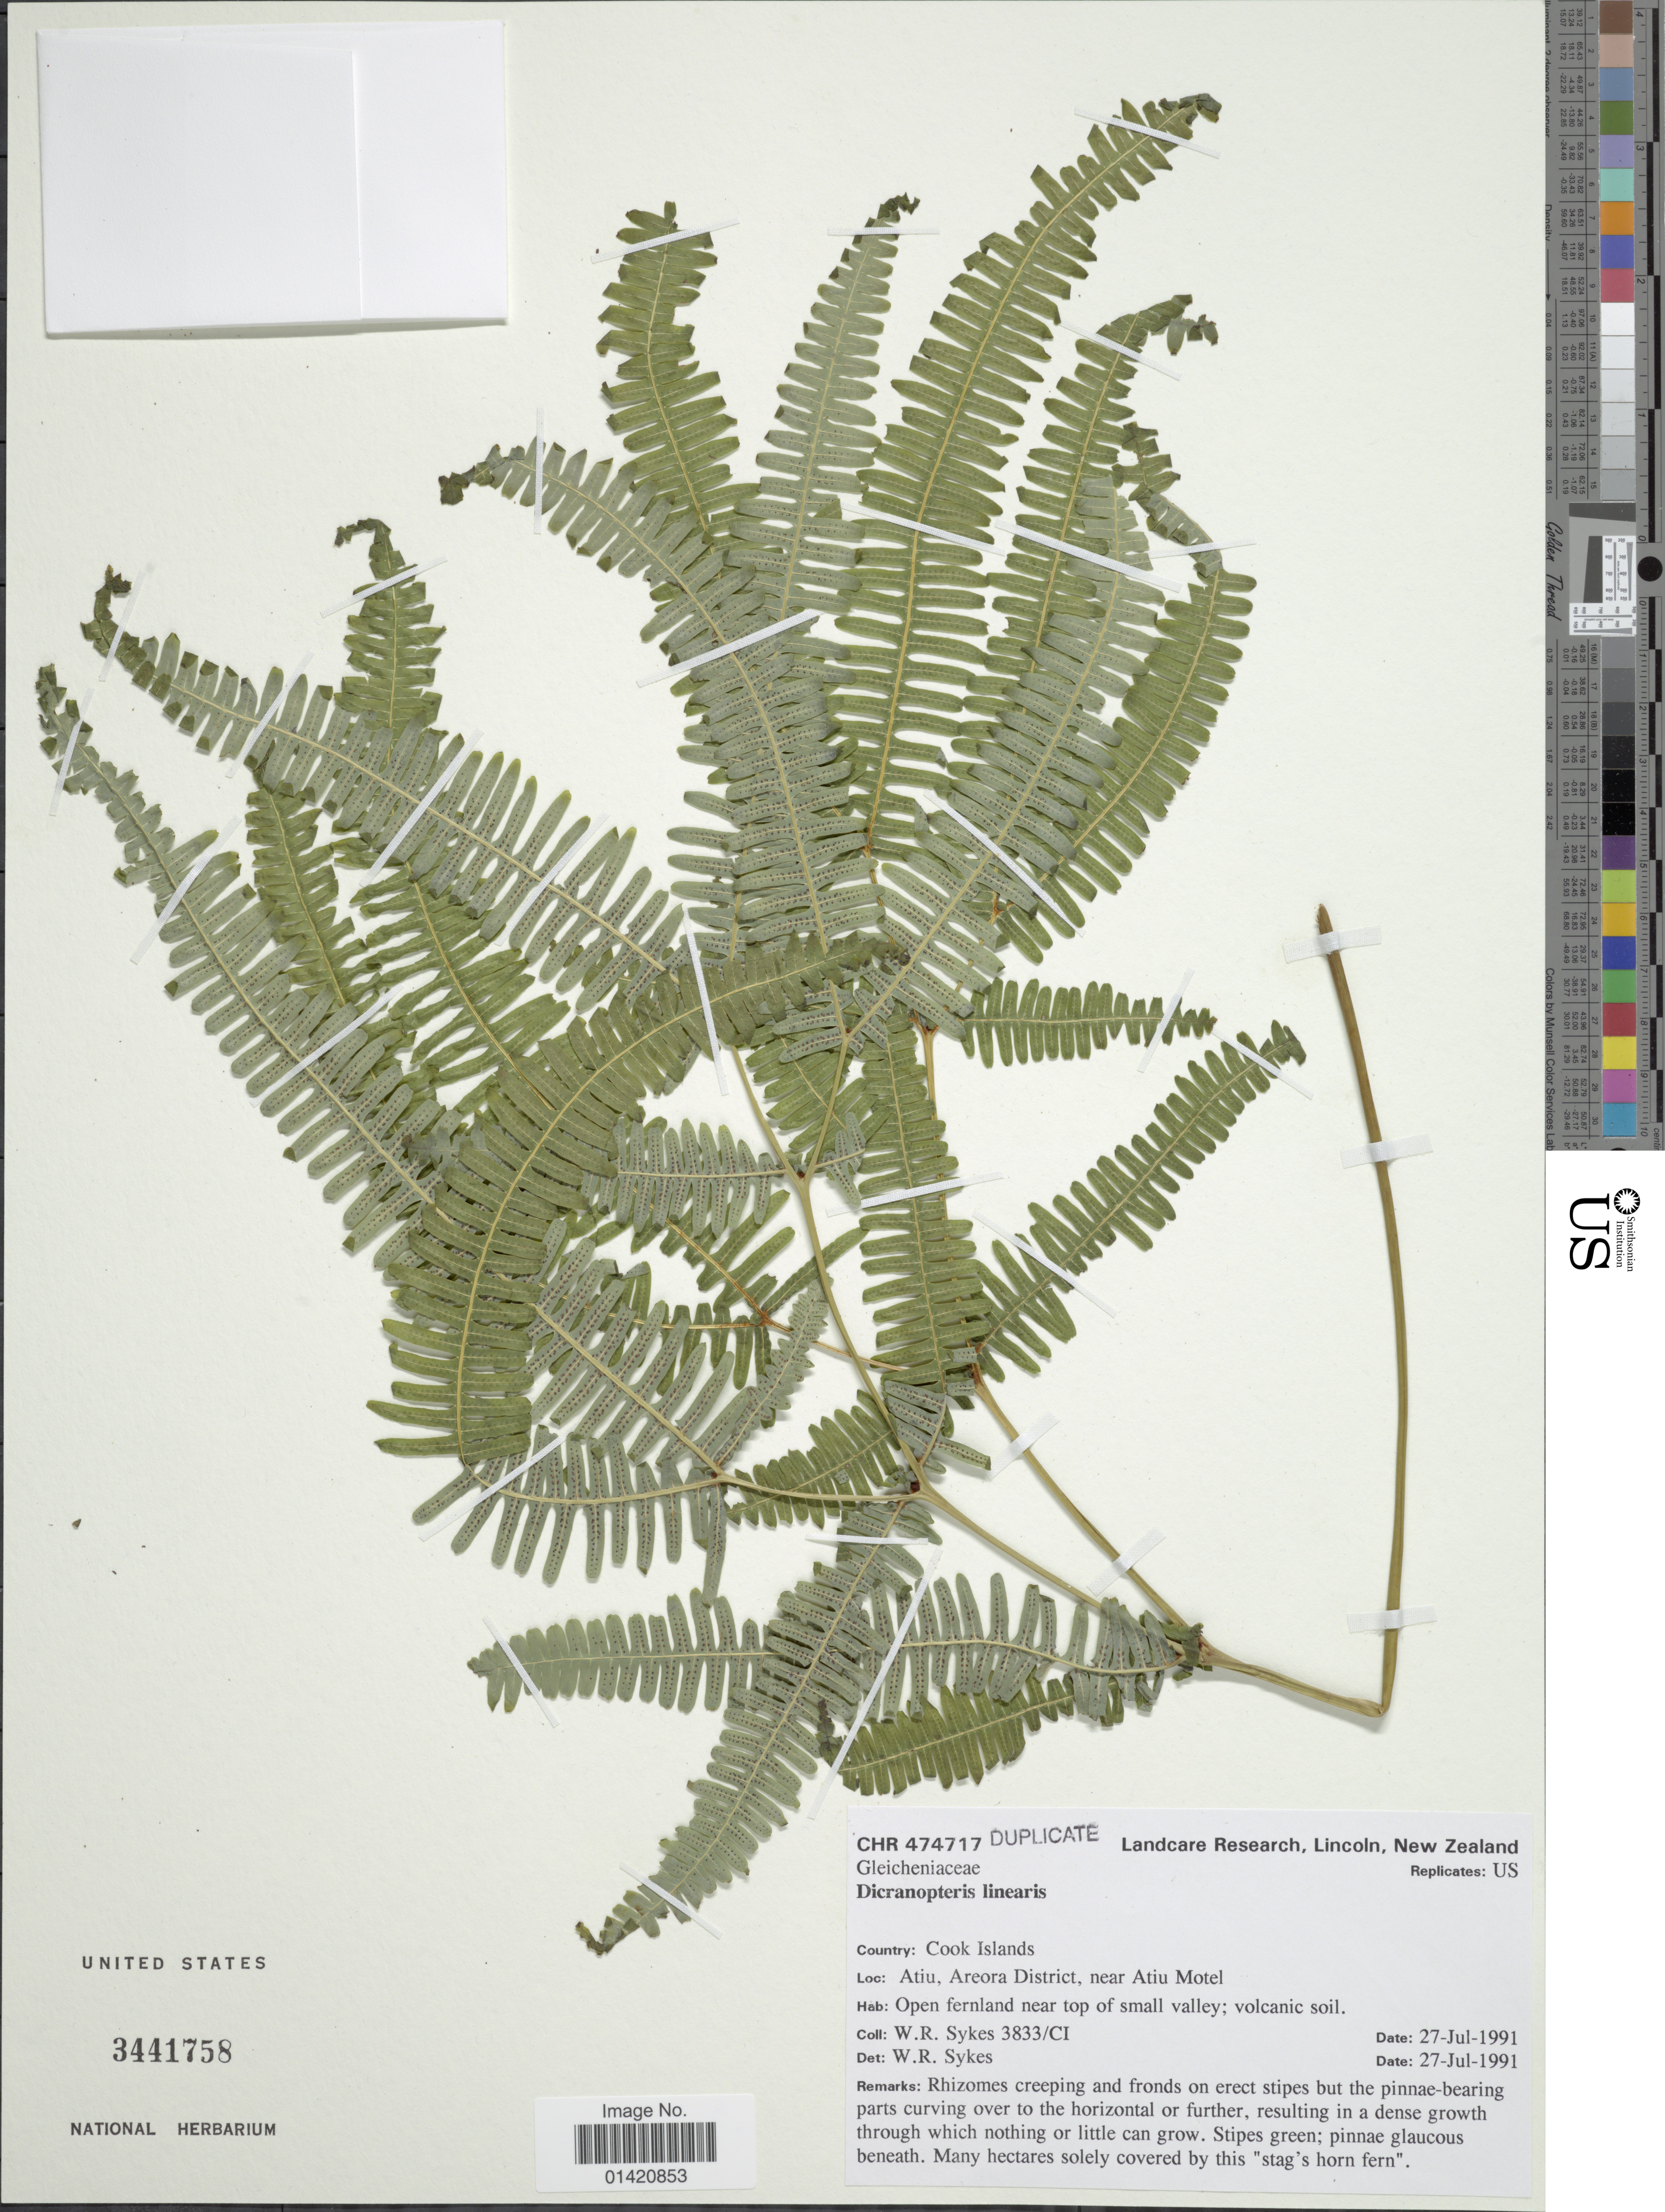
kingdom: Plantae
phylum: Tracheophyta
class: Polypodiopsida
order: Gleicheniales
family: Gleicheniaceae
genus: Dicranopteris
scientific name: Dicranopteris linearis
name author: (Burm. f.) Underw.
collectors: W. R. Sykes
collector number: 3833/CI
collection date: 1991-07-27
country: Cook Islands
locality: Atiu, Areora District, near Atiu Motel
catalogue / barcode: US 3441758